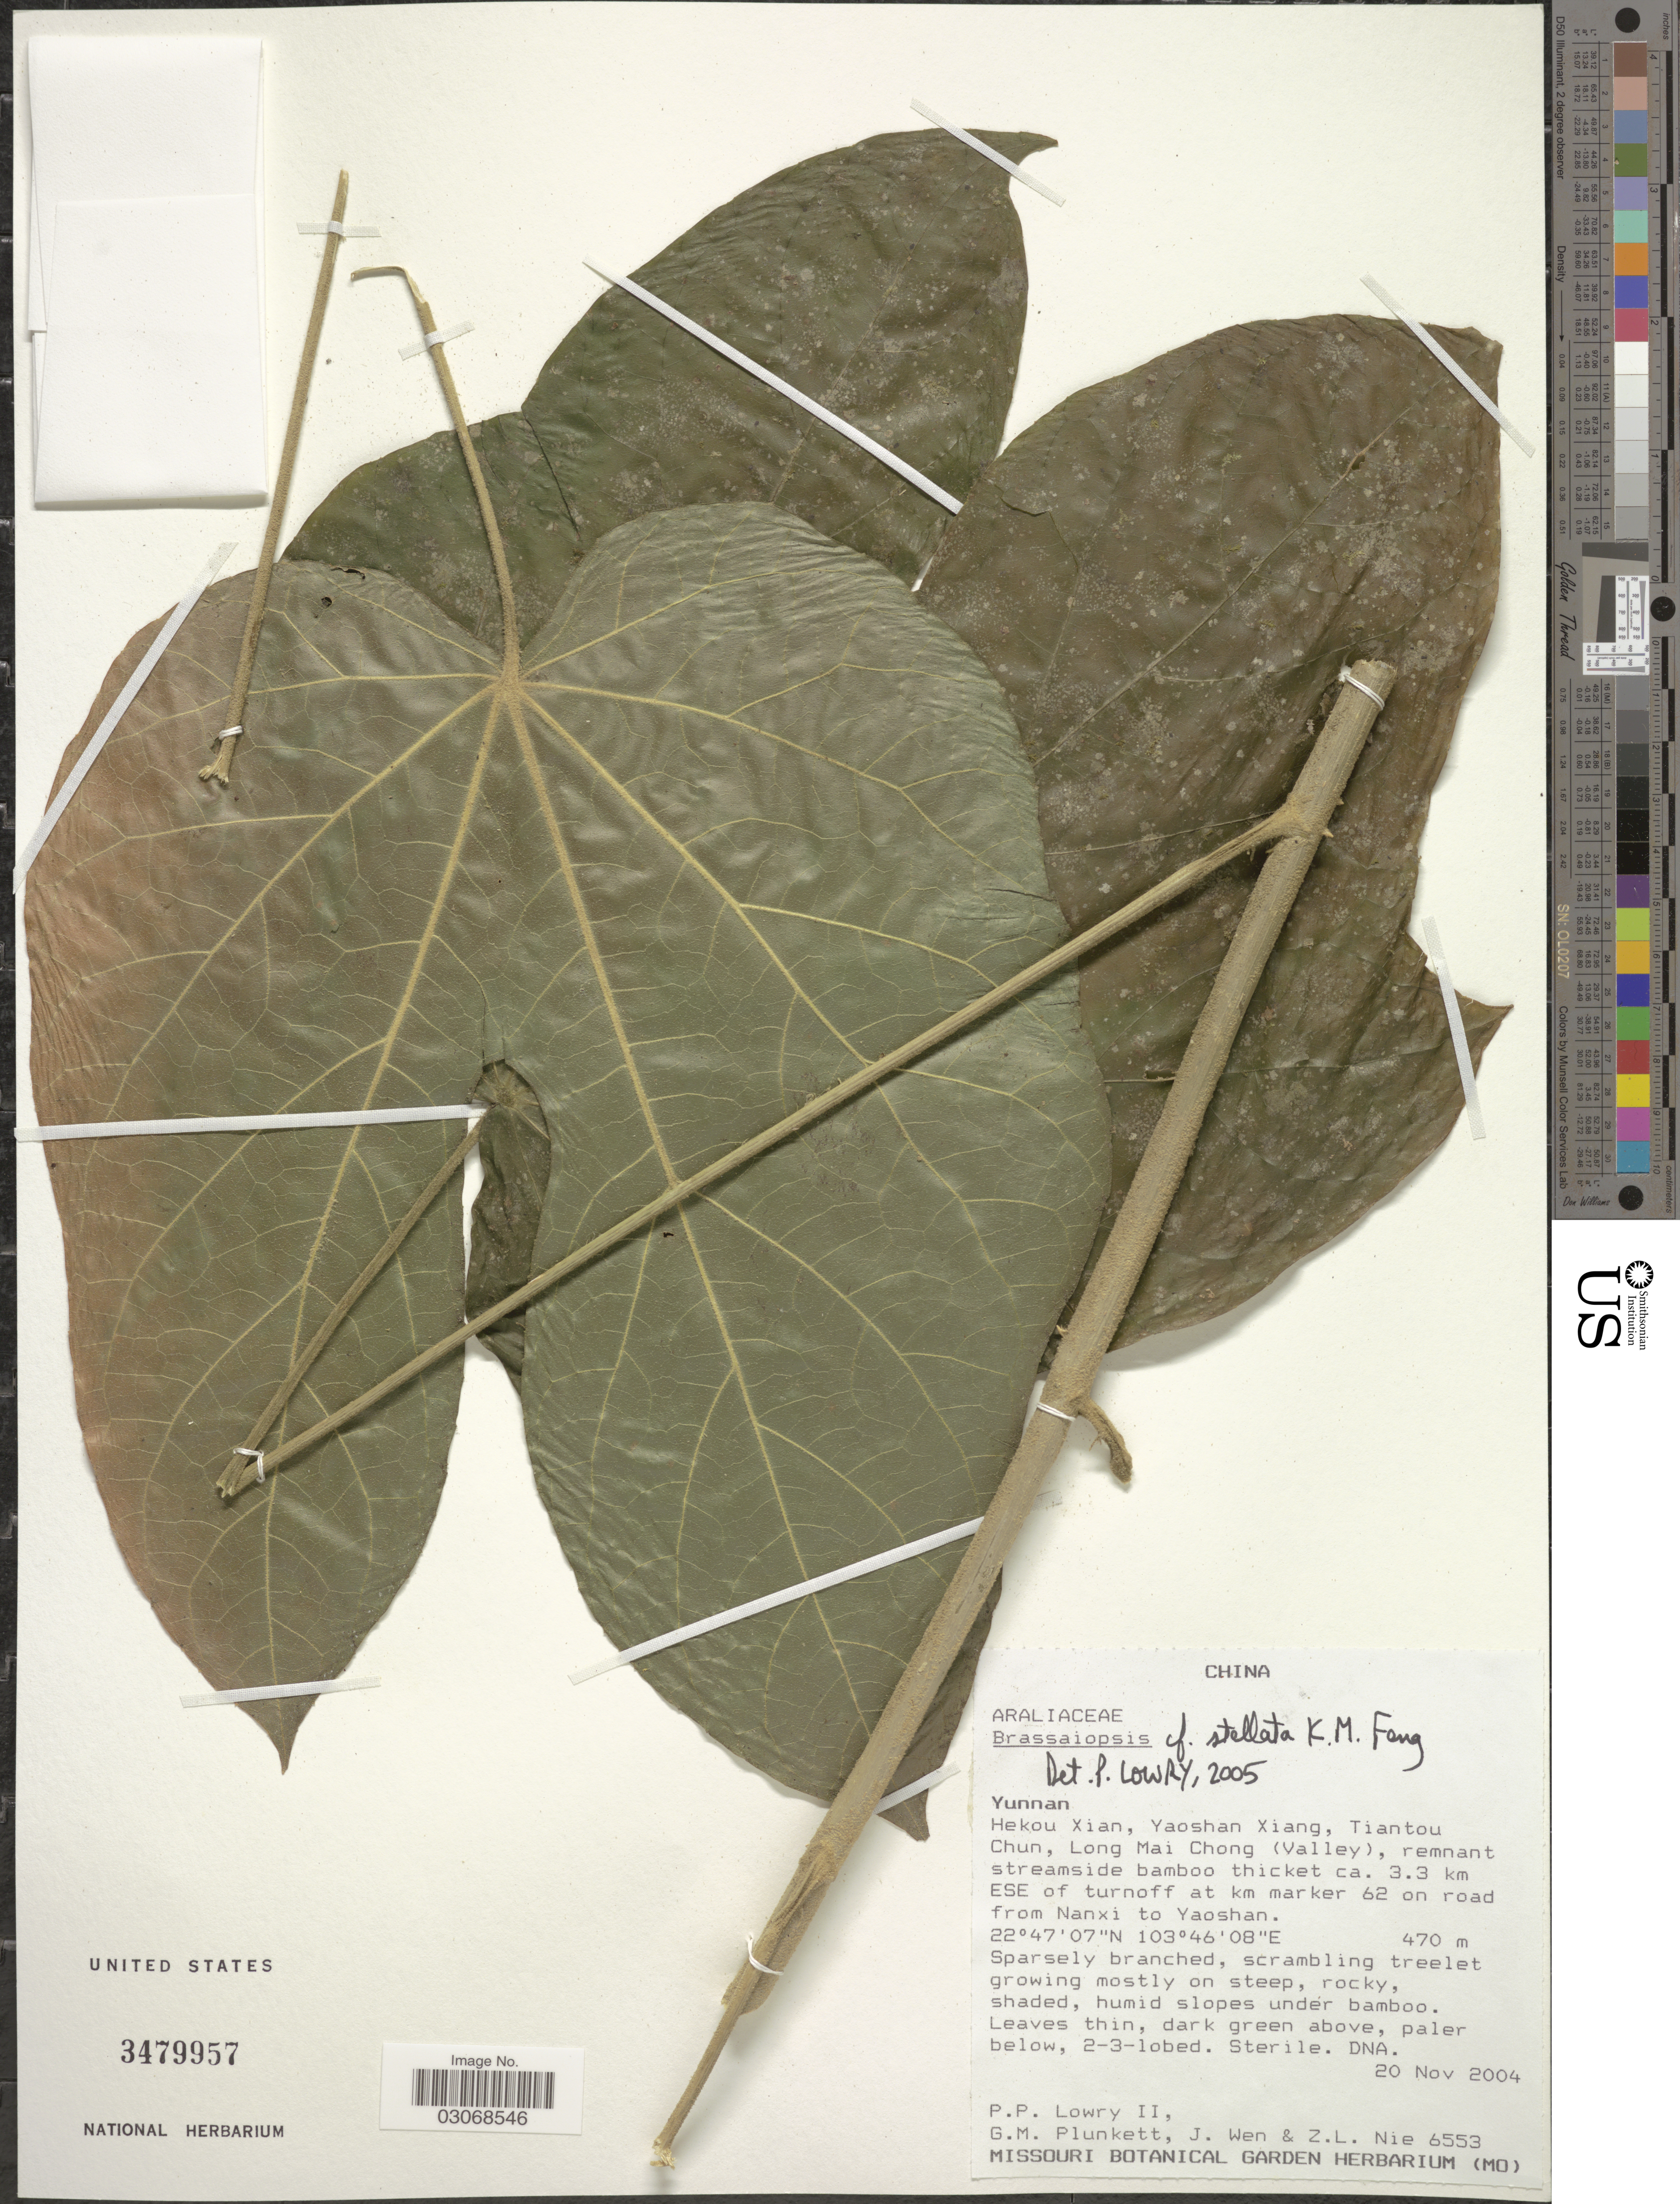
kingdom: Plantae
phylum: Tracheophyta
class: Magnoliopsida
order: Apiales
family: Araliaceae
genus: Brassaiopsis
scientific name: Brassaiopsis stellata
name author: K.M. Feng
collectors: P. P. Lowry, G. M. Plunkett, J. Wen & Z. Nie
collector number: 6553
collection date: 2004-11-20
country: China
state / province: Yunnan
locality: Hekou Xian, Yaoshan Xiang, Tiantou Chun, Long Mai Chong (Valley), remnant streamside bamboo thicket ca. 3.3 km ESE of turnoff at km marker 62 on road from Nanxi to Yaoshan.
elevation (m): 470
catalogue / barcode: US 3479957